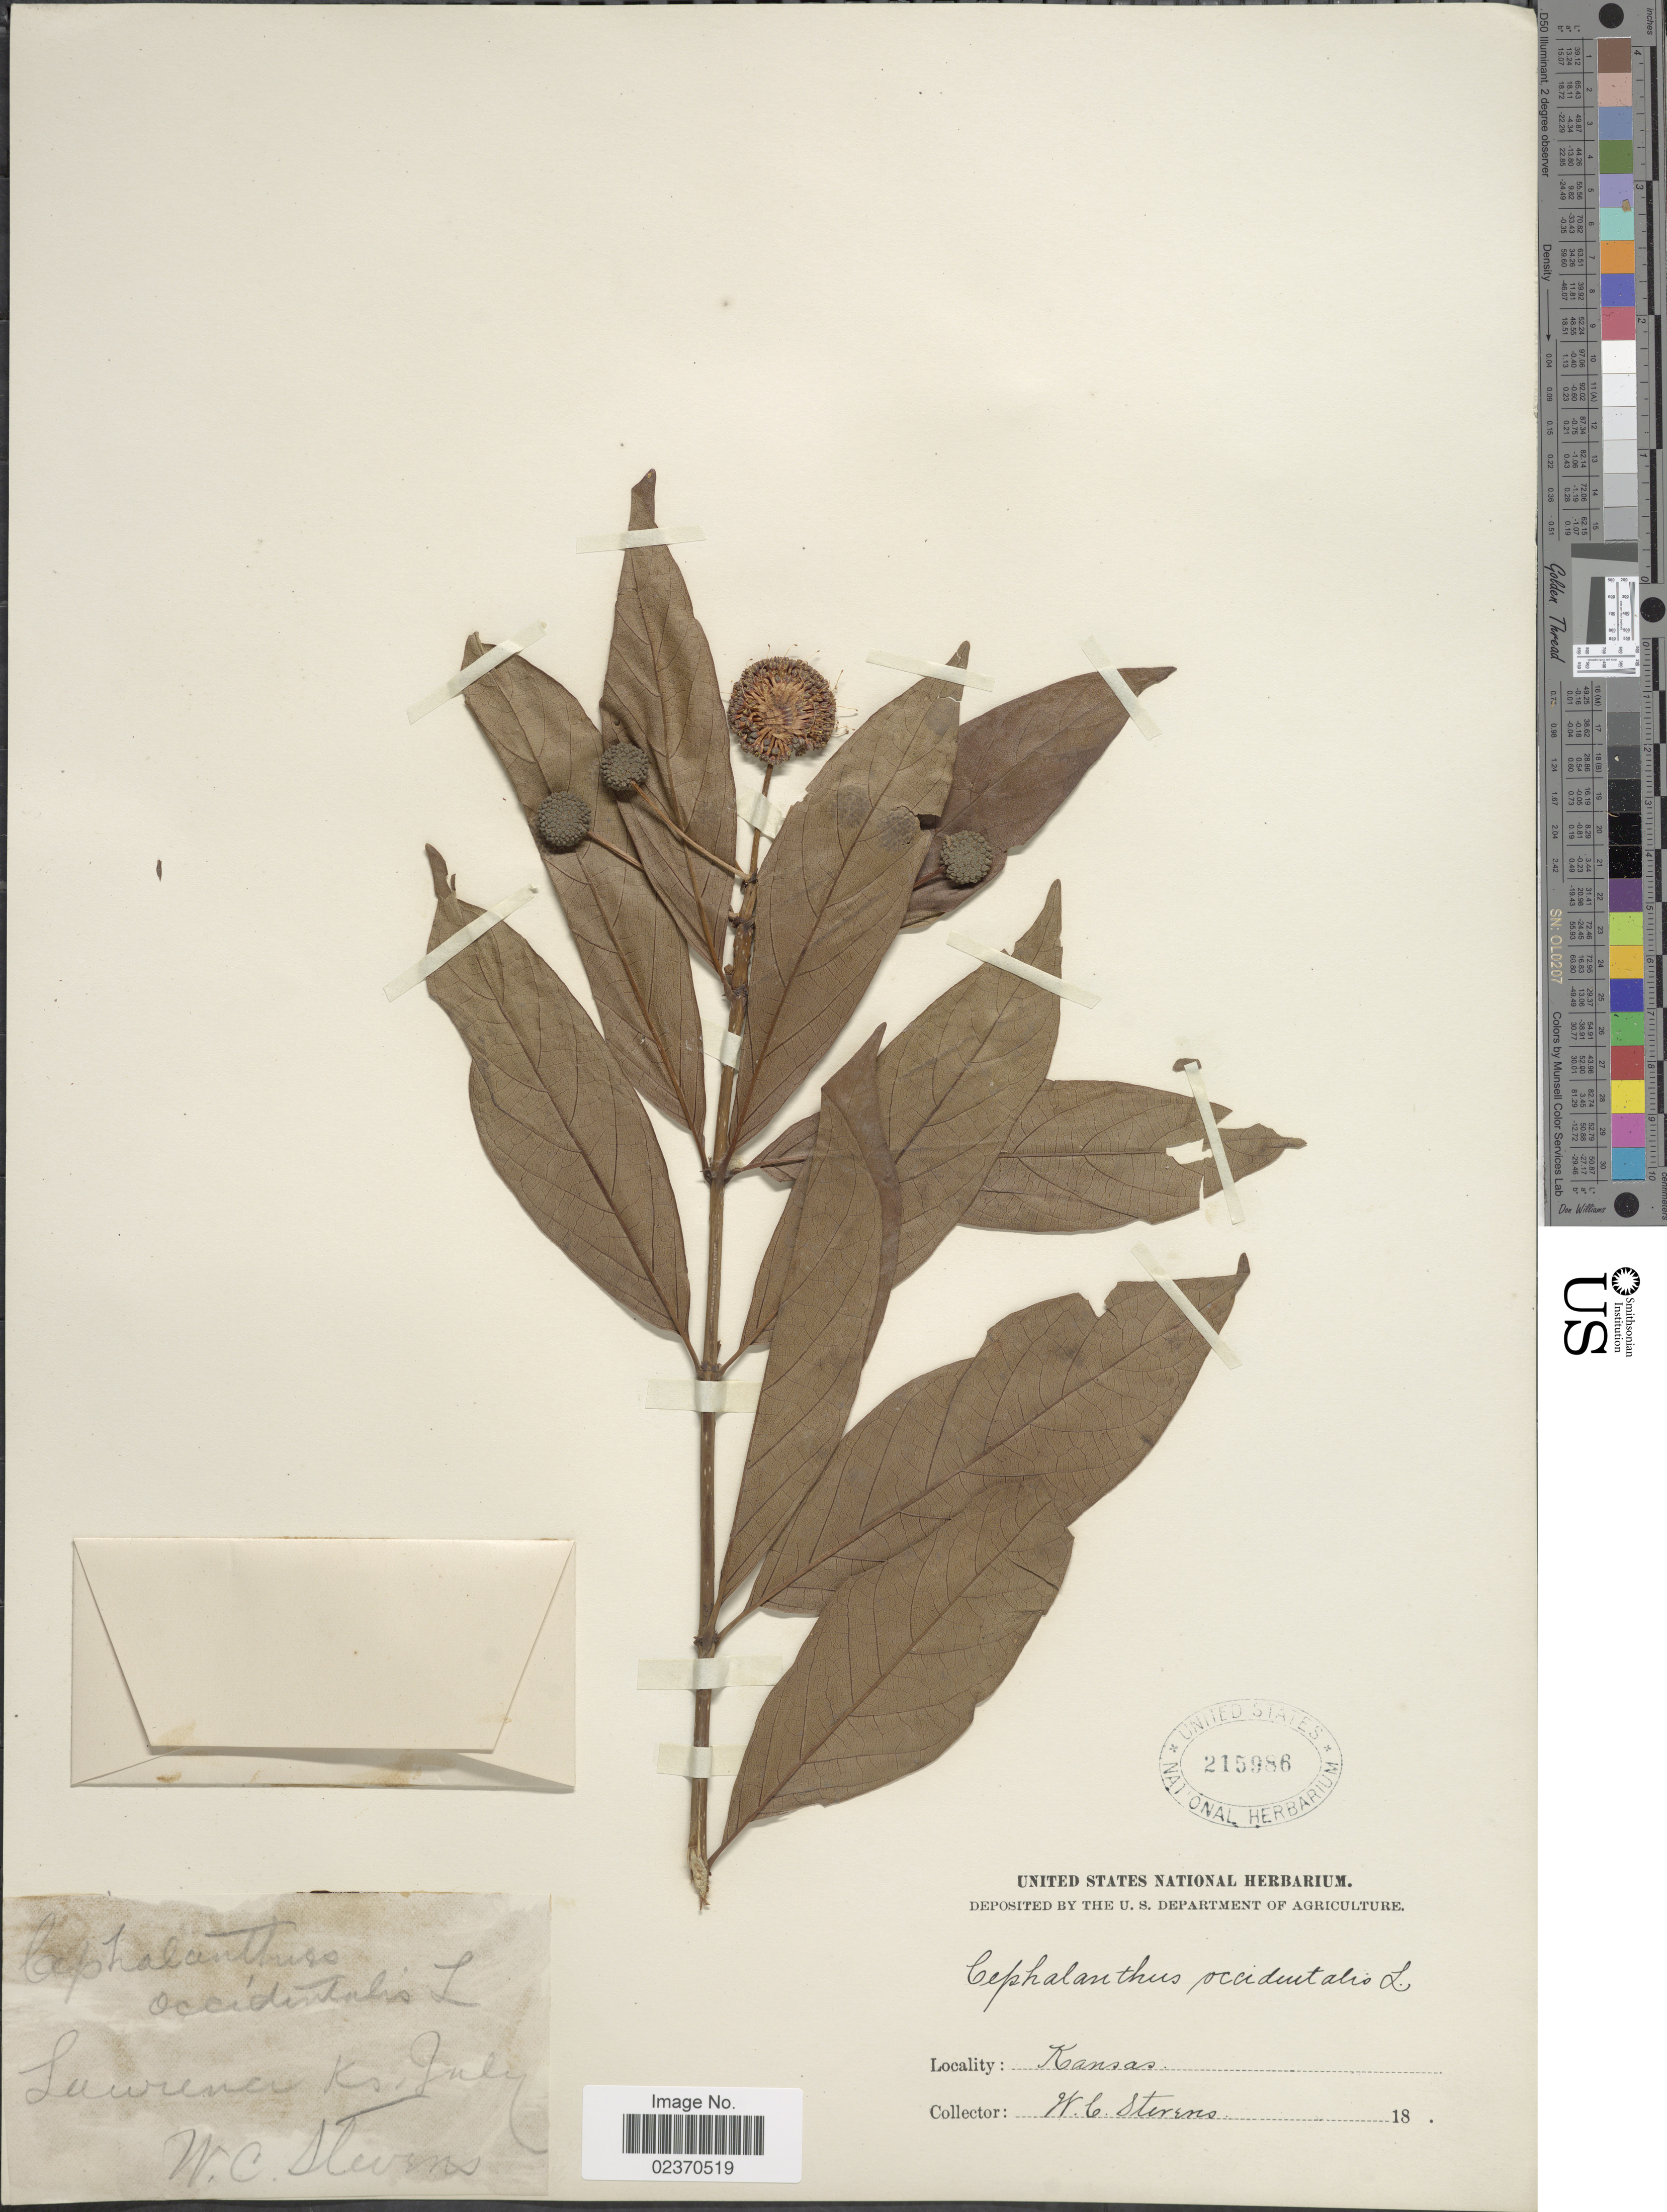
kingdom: Plantae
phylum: Tracheophyta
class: Magnoliopsida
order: Gentianales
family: Rubiaceae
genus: Cephalanthus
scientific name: Cephalanthus occidentalis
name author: L.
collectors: W. C. Stevens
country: United States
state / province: Kansas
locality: Lawrence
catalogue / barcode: US 215986